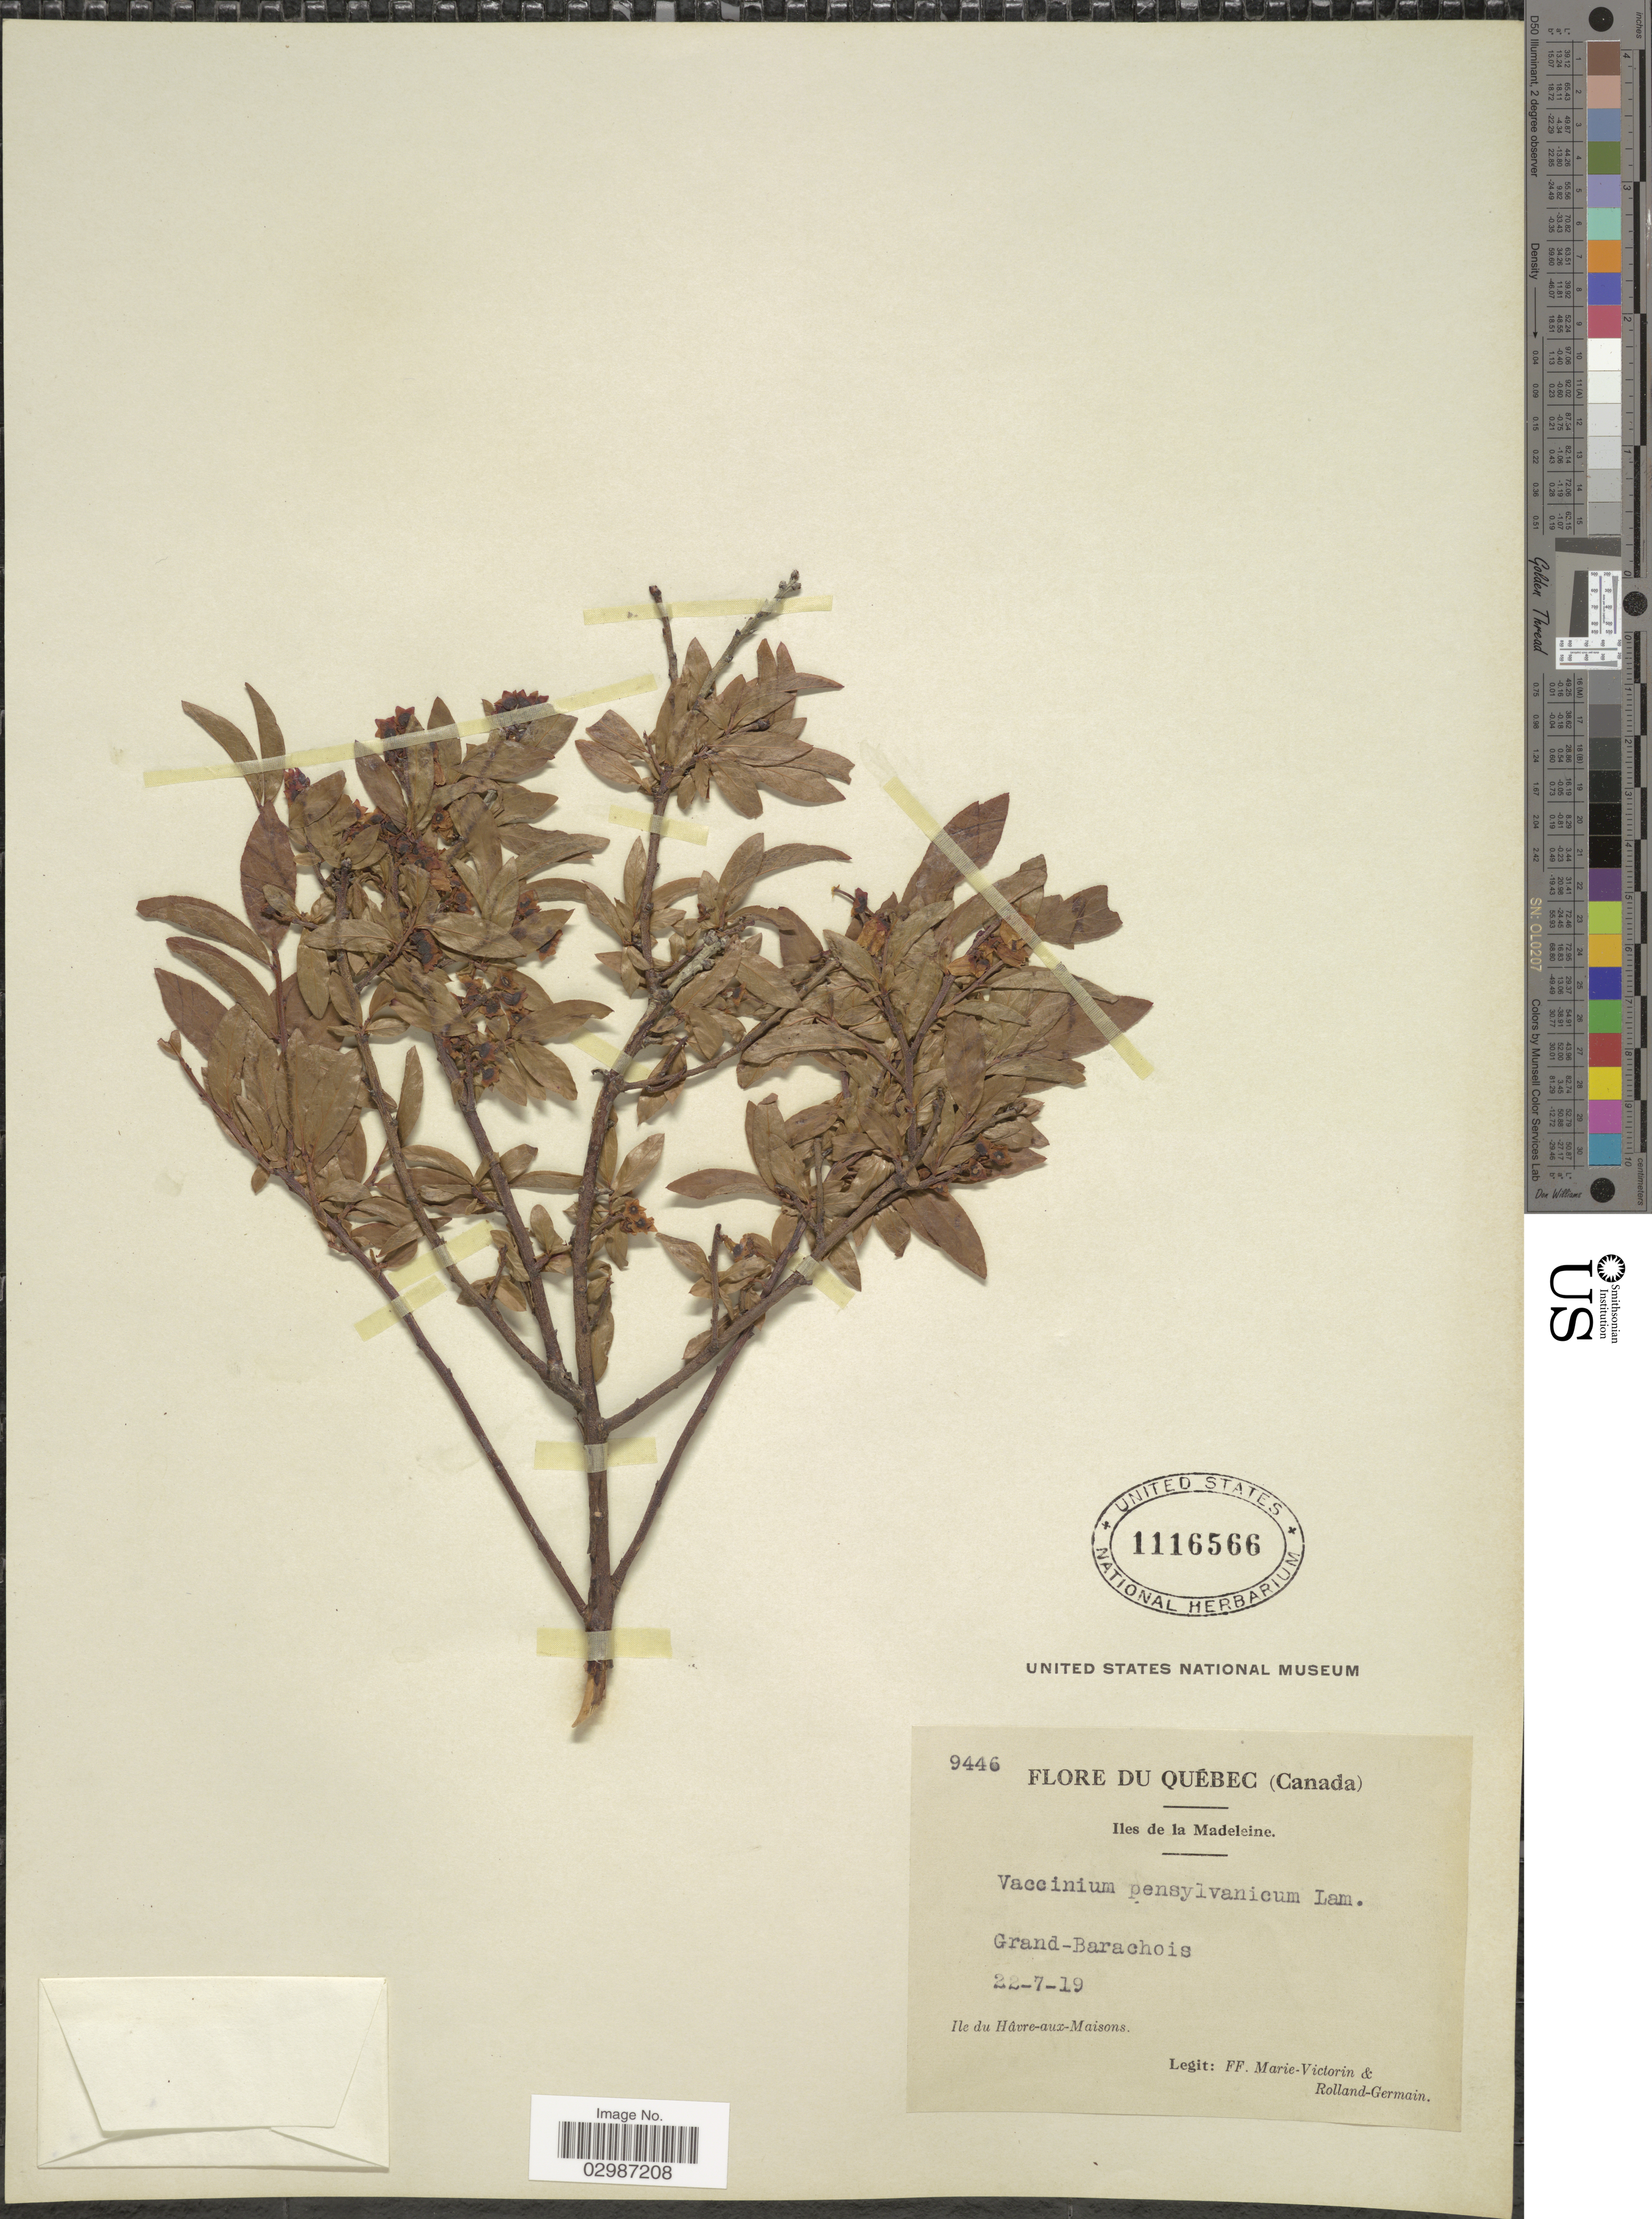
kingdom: Plantae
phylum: Tracheophyta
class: Magnoliopsida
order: Ericales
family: Ericaceae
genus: Vaccinium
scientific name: Vaccinium angustifolium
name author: Aiton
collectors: F. Marie-Victorin & Rolland-Germain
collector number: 9446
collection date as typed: Transcribed d/m/y: 22/7/19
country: Canada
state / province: Quebec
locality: Iles de la Madeleine. Grand-Barachois. Ile du Hâvre-aux-Maisons.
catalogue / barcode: US 1116566